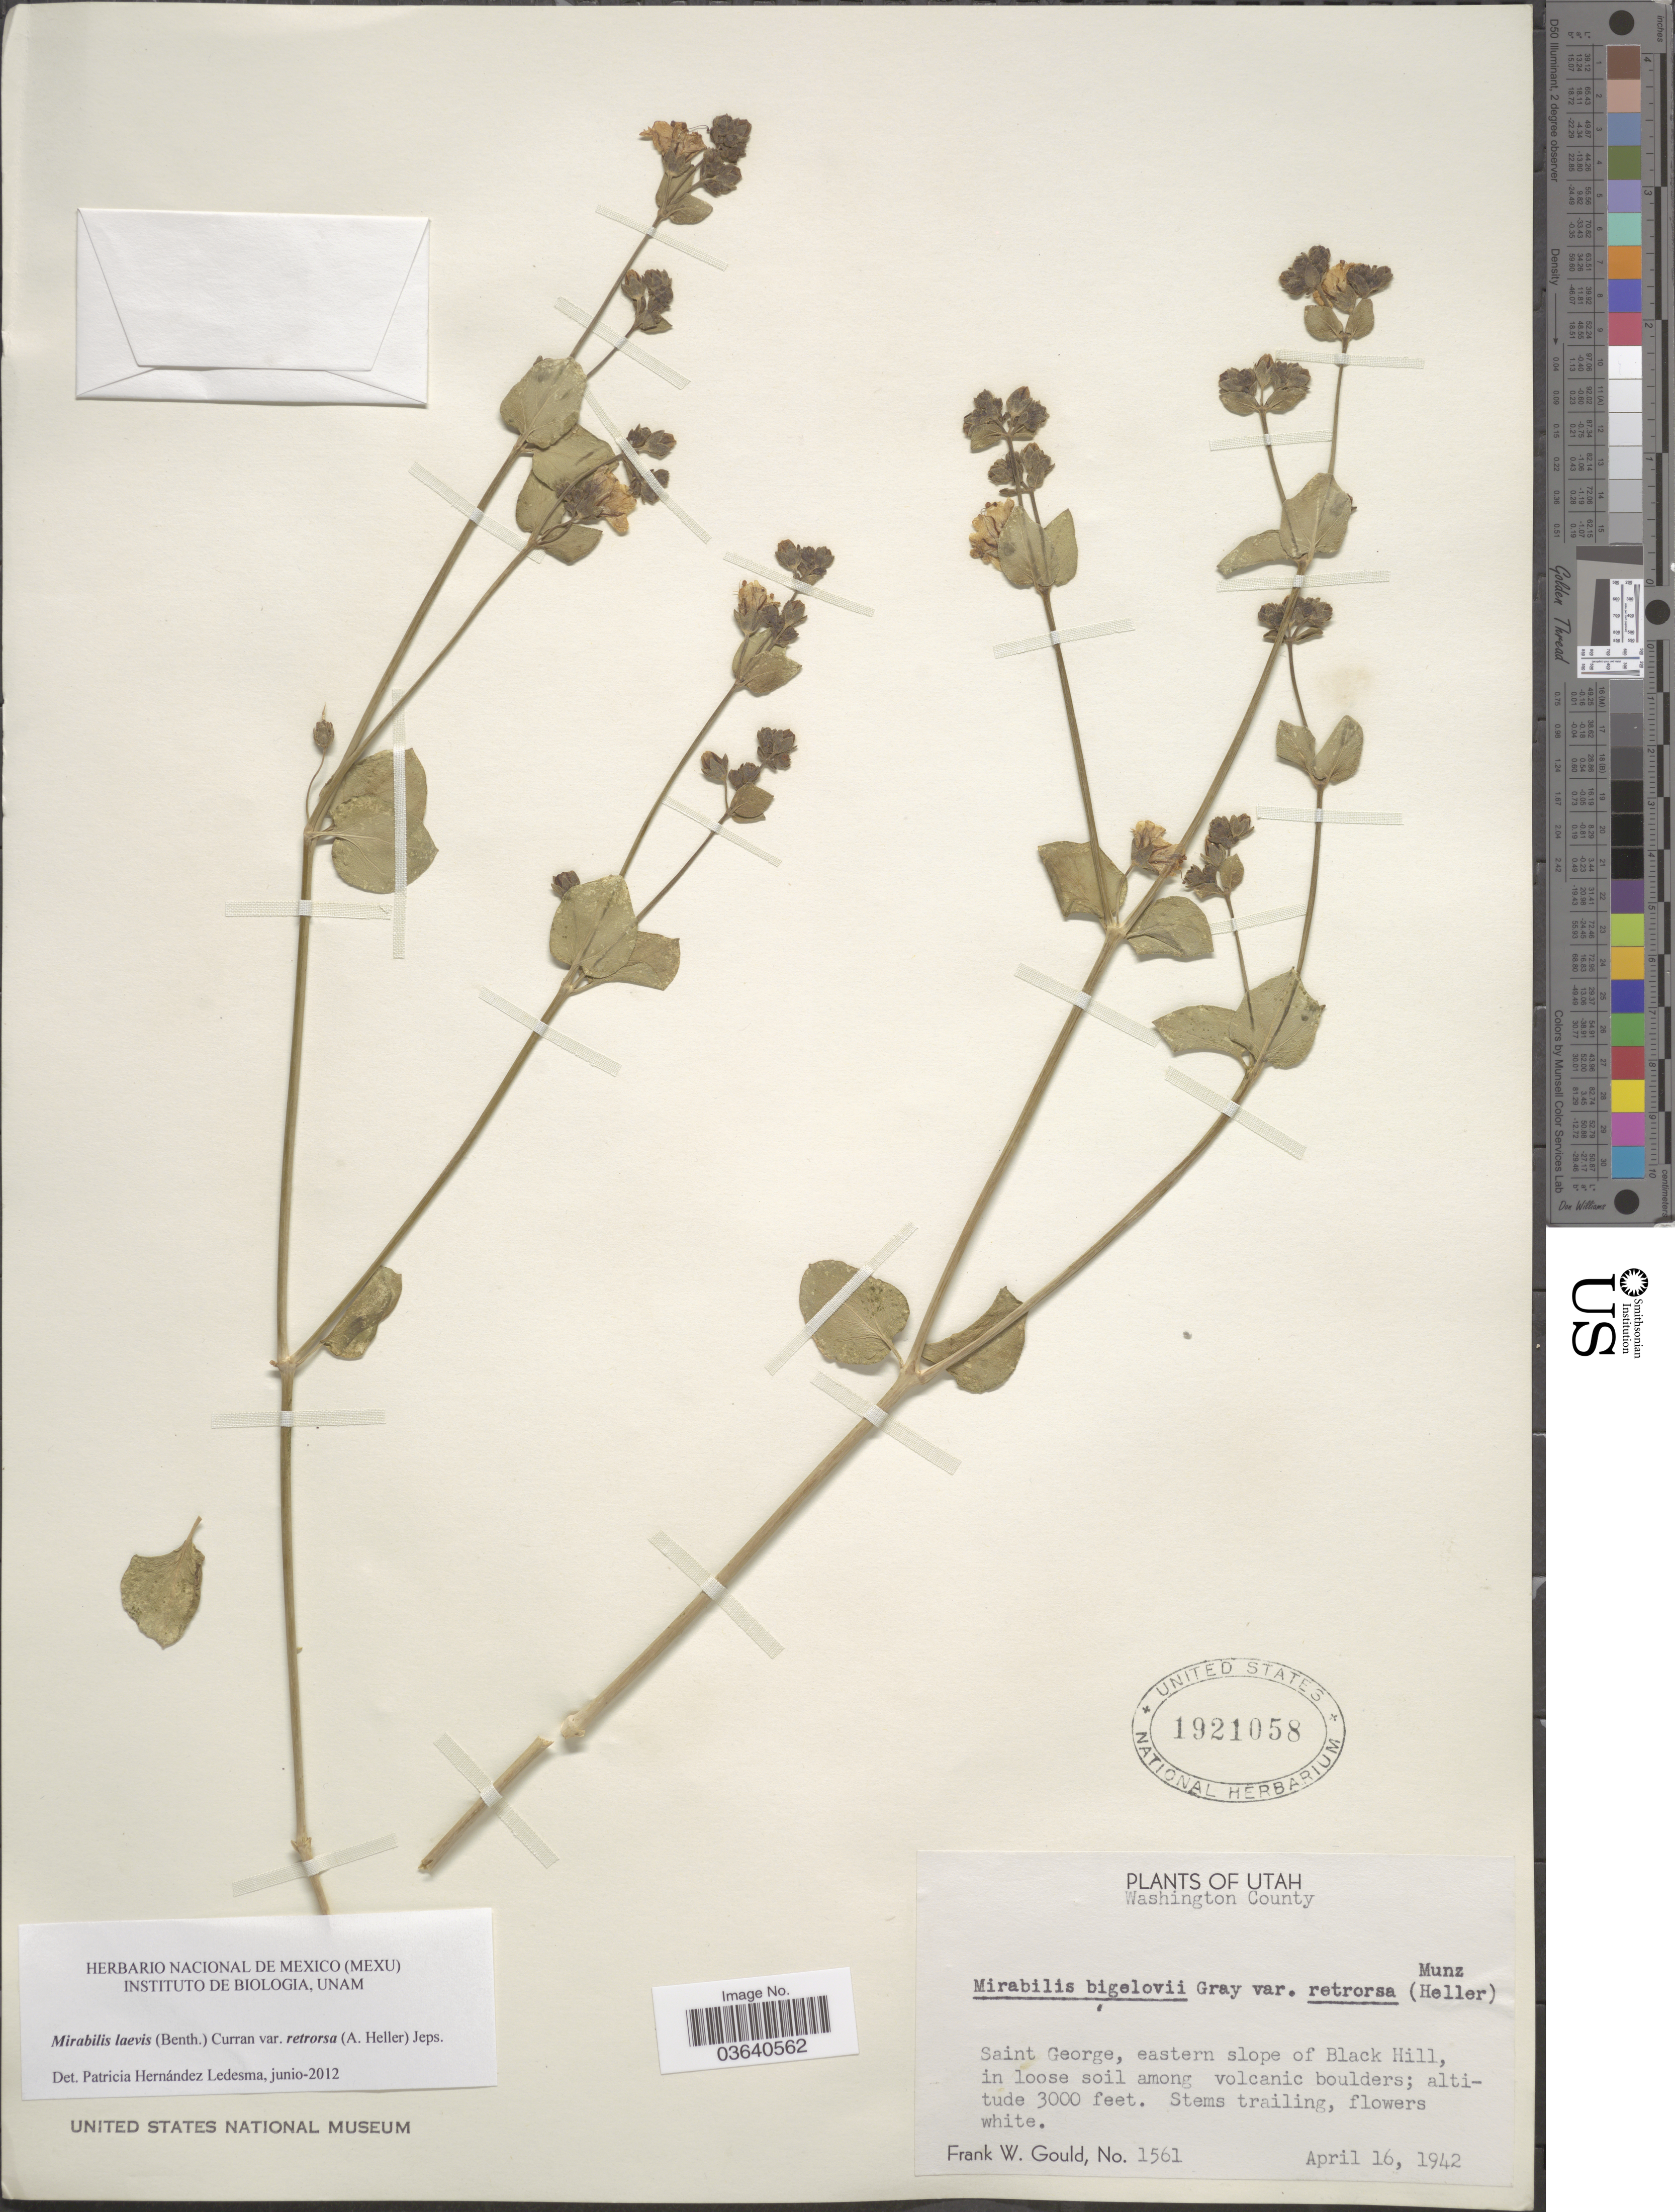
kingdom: Plantae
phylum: Tracheophyta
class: Magnoliopsida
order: Caryophyllales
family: Nyctaginaceae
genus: Mirabilis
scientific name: Mirabilis laevis var. retrorsa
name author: (A. Heller) Jeps.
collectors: F. W. Gould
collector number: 1561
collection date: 1942-04-16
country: United States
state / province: Utah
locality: Washington County. Saint George, eastern slope of Black Hill.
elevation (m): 914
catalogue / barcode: US 1921058